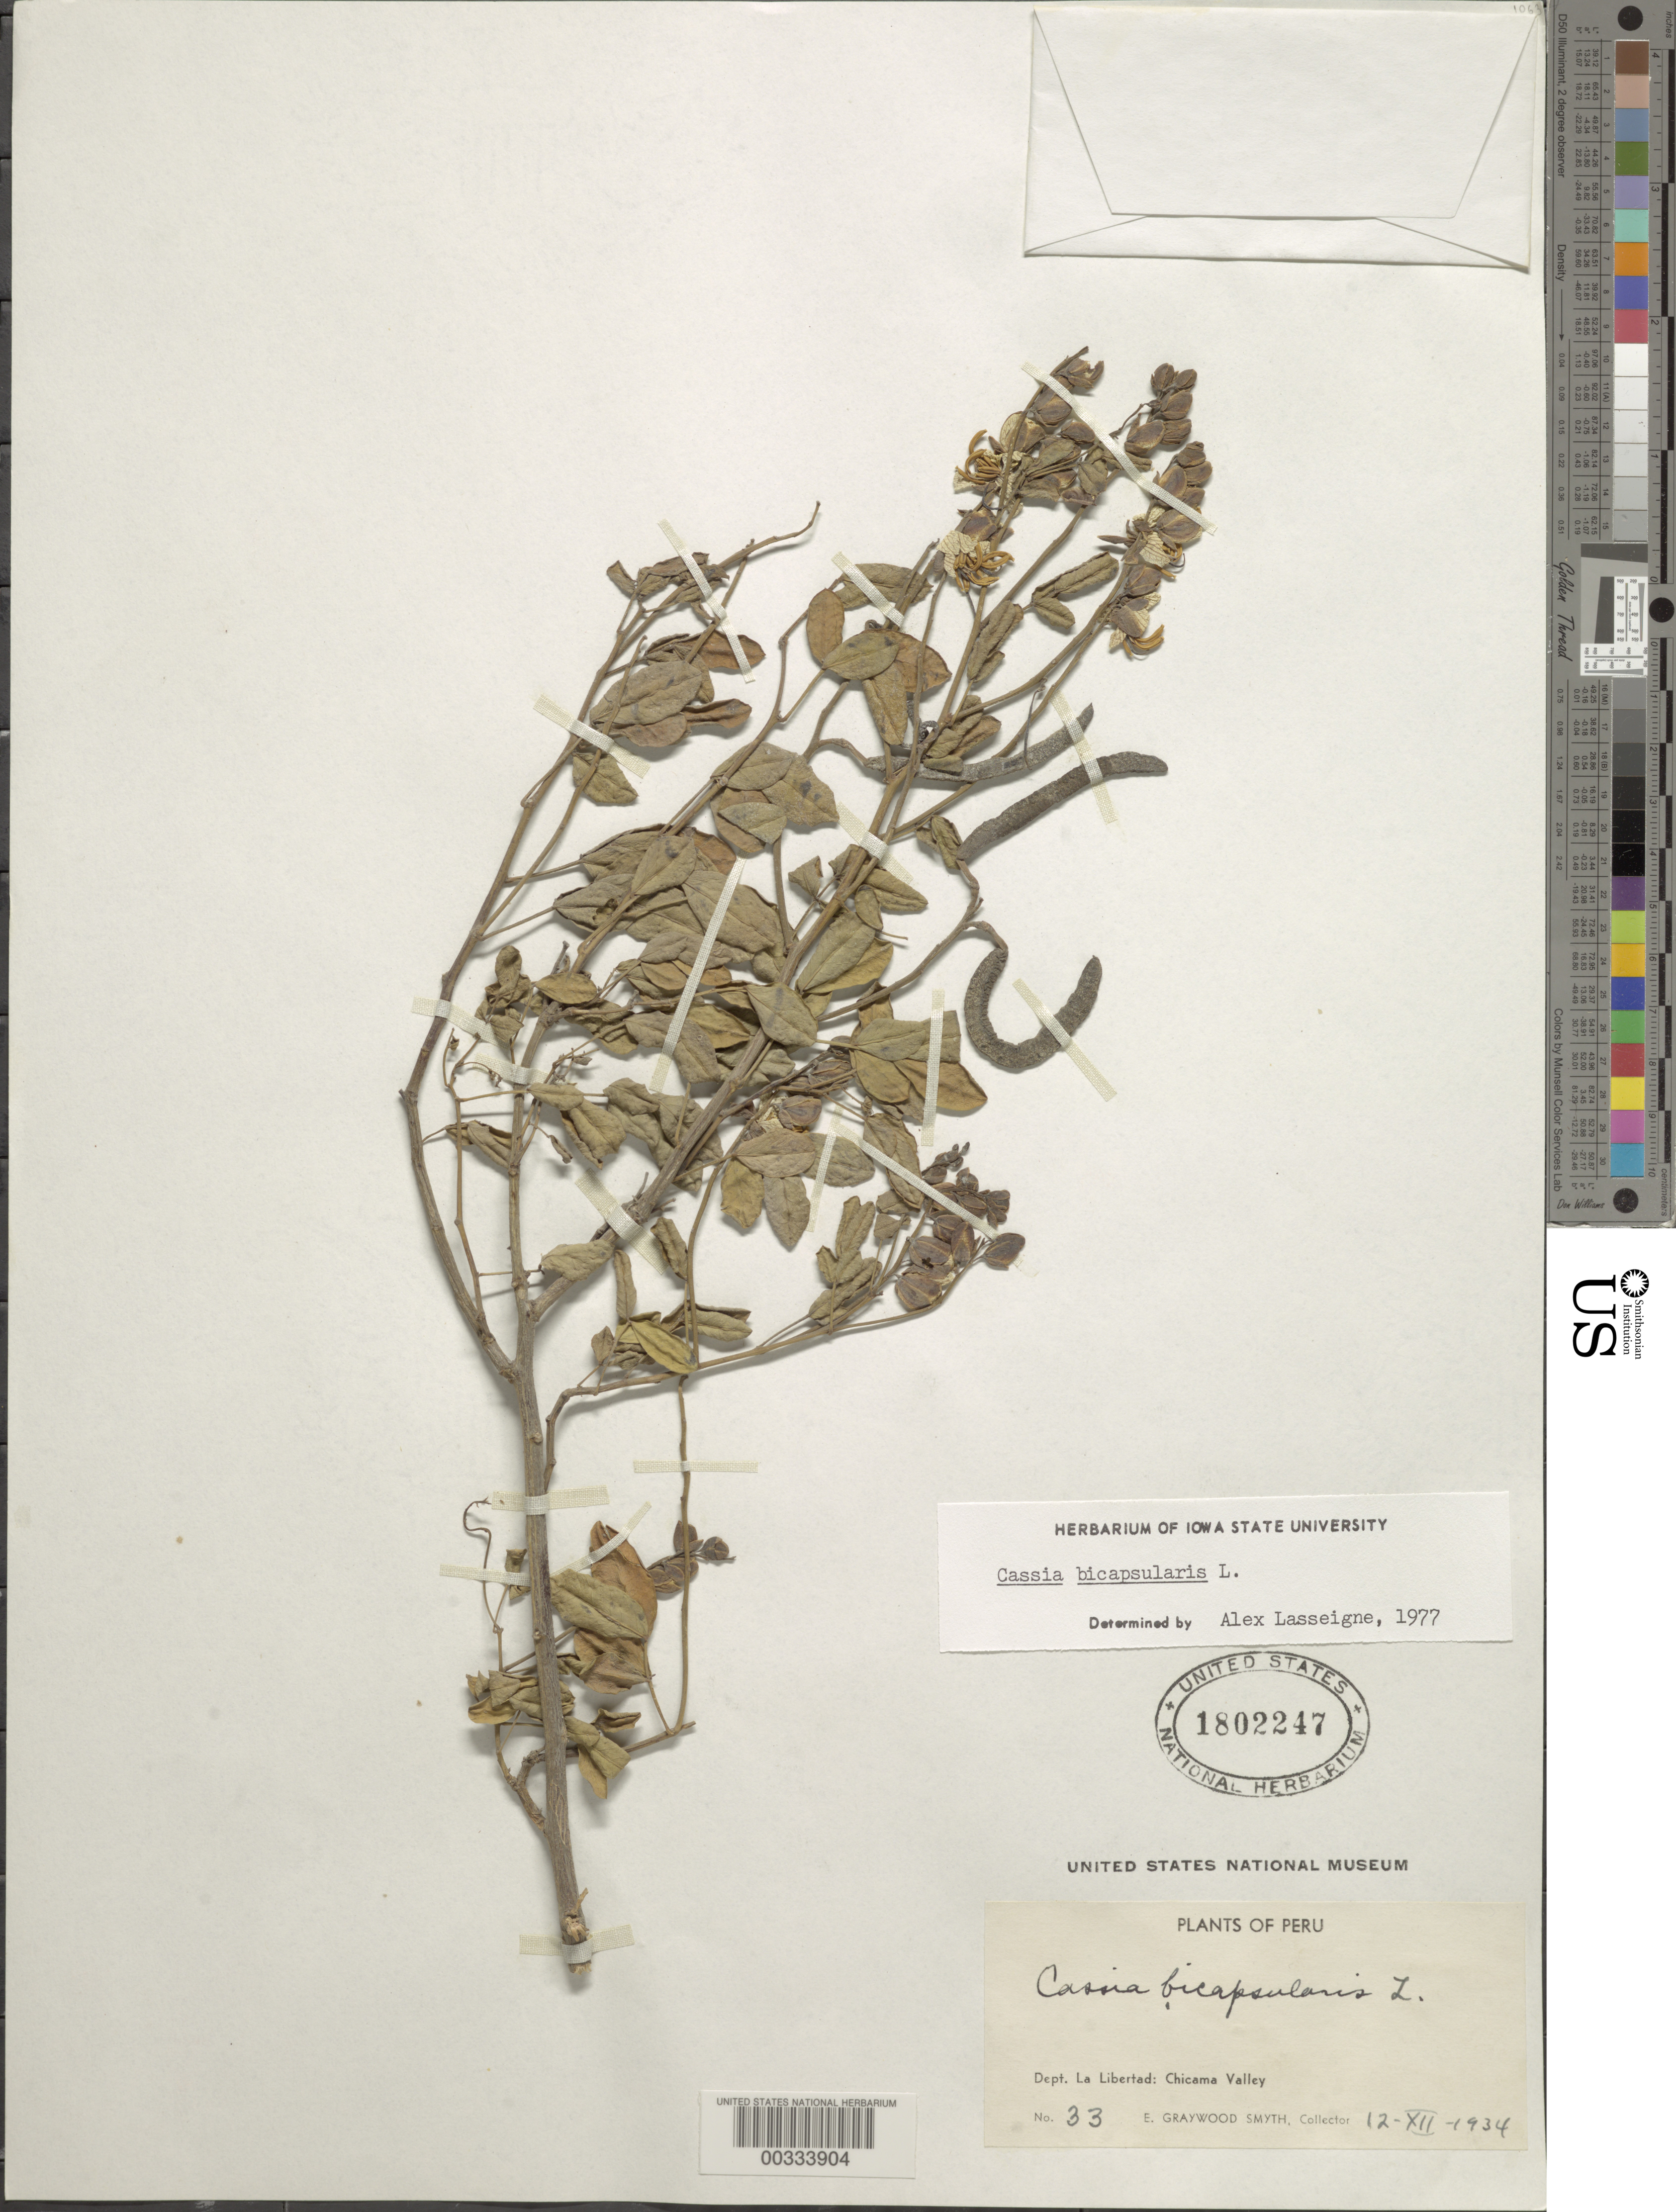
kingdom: Plantae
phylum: Tracheophyta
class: Magnoliopsida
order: Fabales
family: Fabaceae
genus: Senna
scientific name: Senna bicapsularis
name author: (L.) Roxb.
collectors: E. Smyth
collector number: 33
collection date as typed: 12 Dec 1934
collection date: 1934-12-12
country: Peru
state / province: La Libertad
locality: Chicama valley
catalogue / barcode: US 1802247